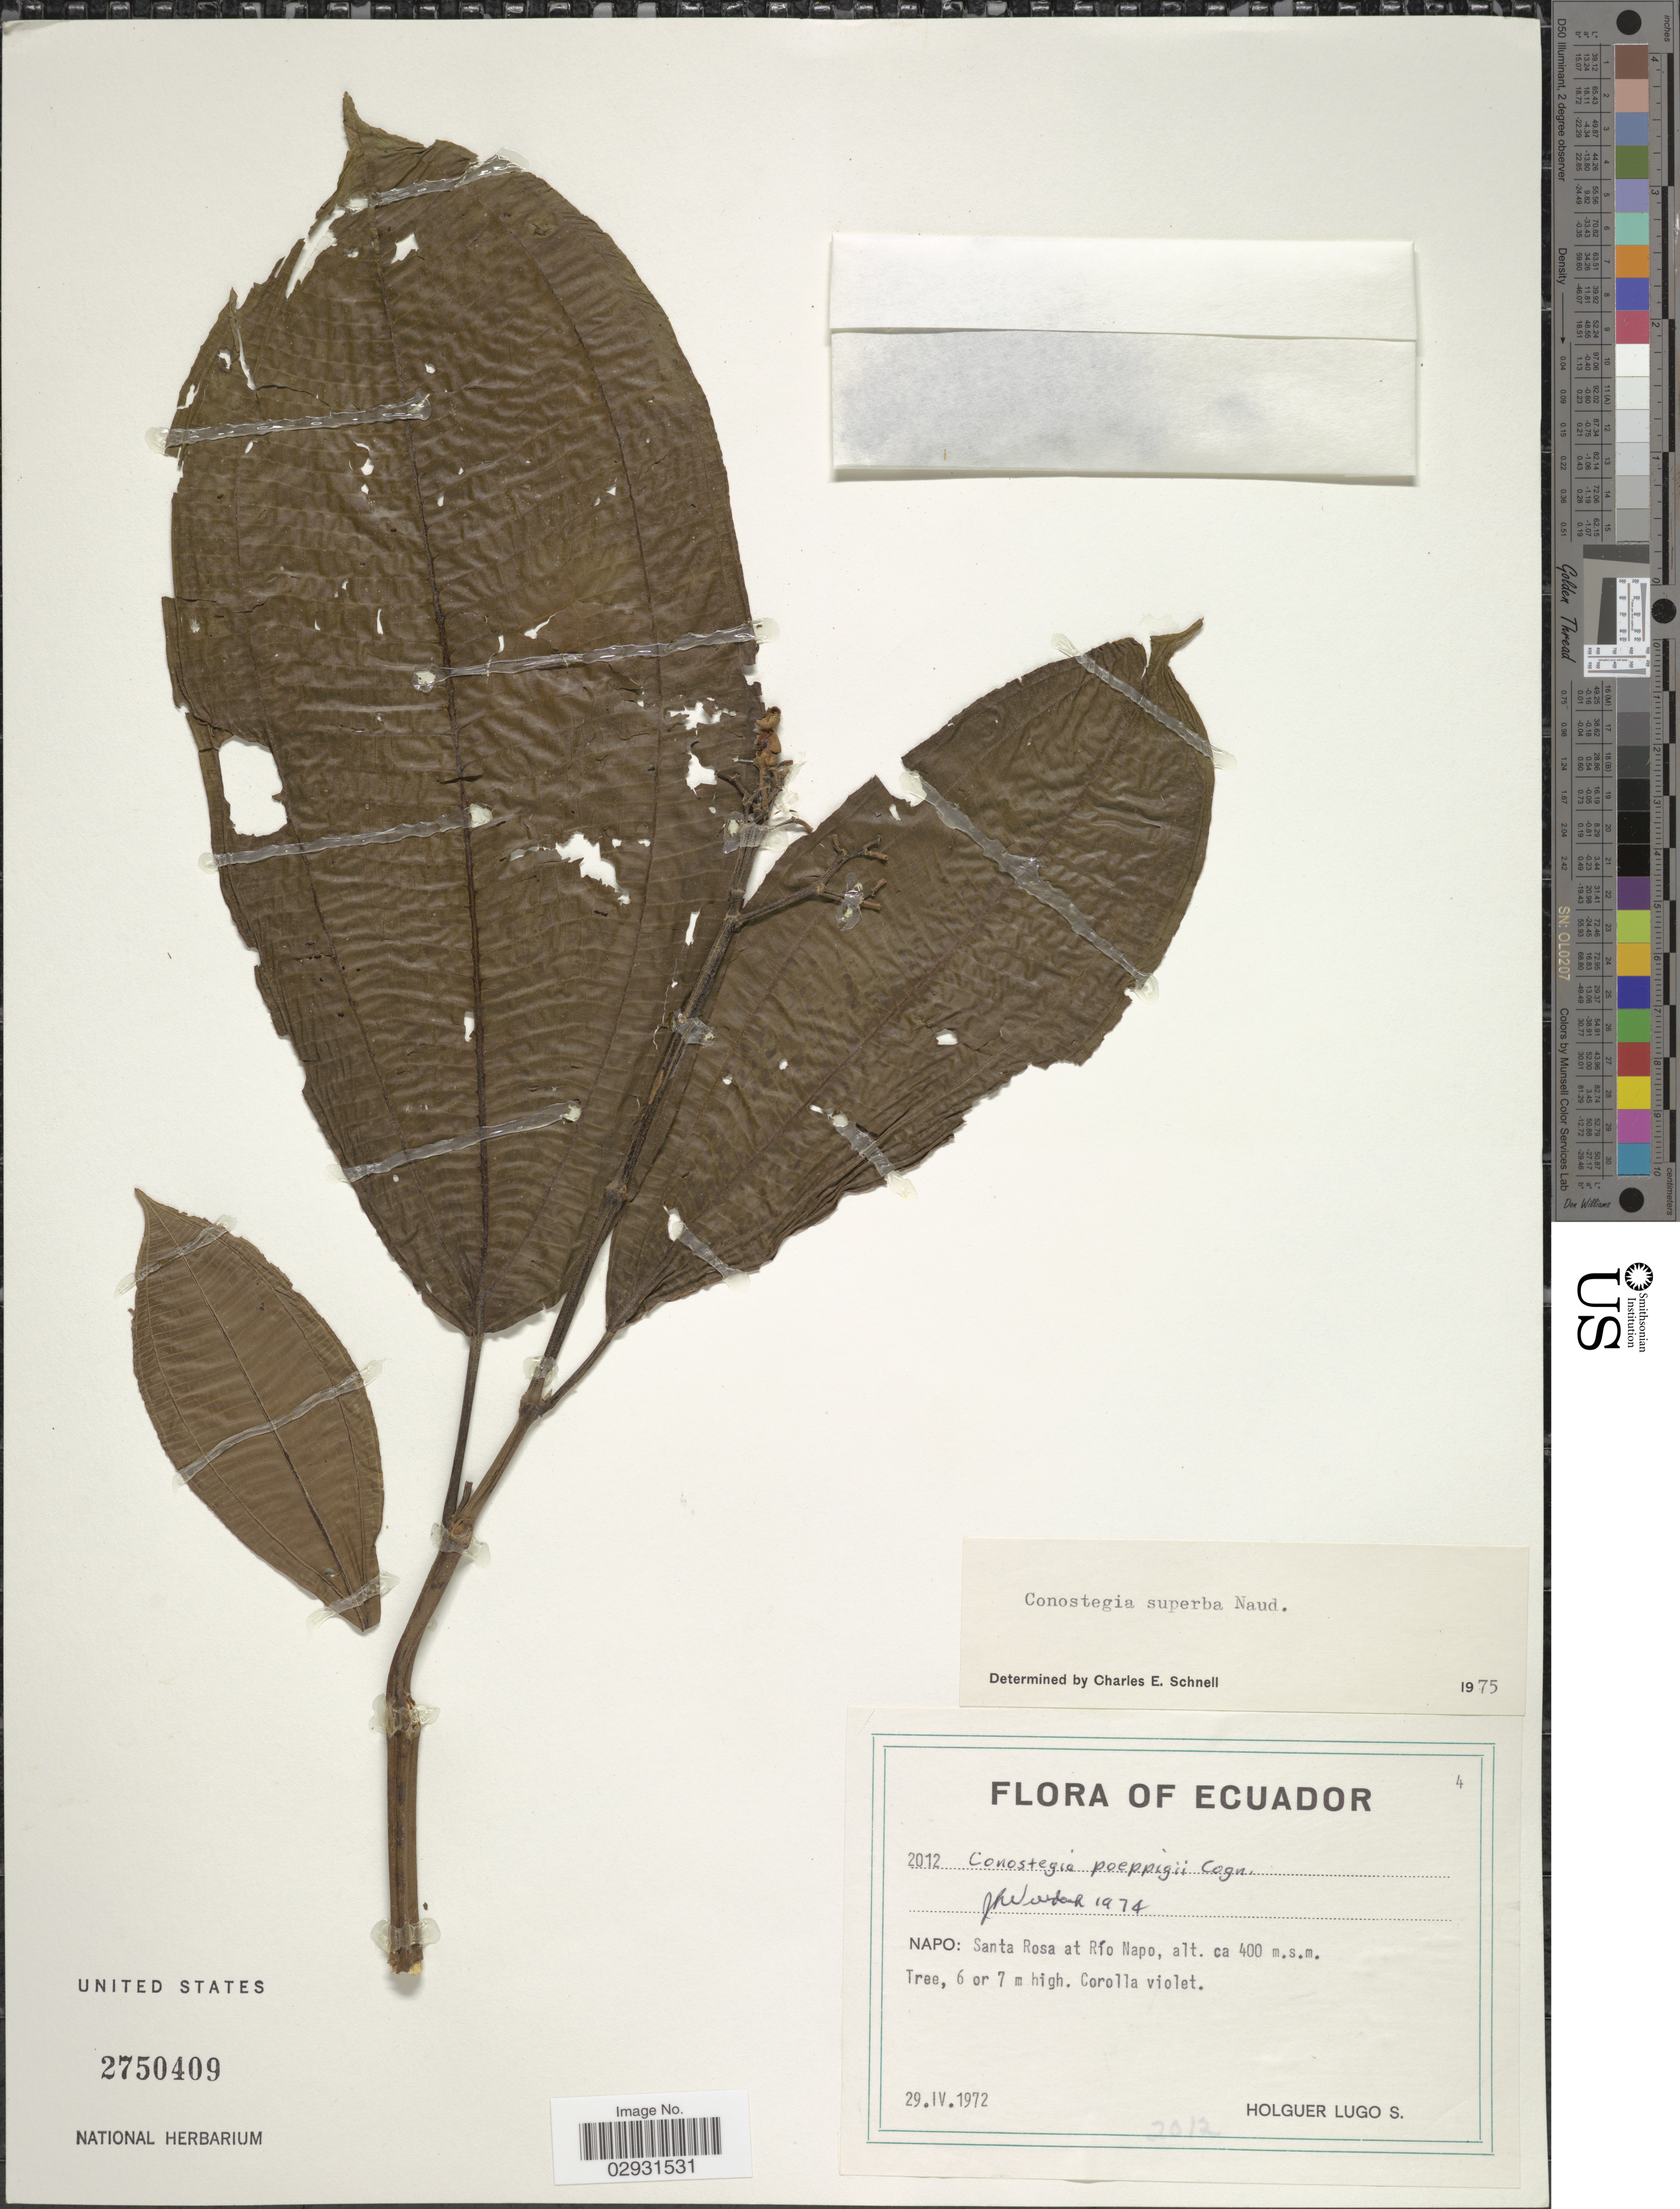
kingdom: Plantae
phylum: Tracheophyta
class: Magnoliopsida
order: Myrtales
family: Melastomataceae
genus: Conostegia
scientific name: Conostegia superba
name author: Naudin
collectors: H. Lugo S.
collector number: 2012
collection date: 1972-04-29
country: Ecuador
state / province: Napo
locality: Santa Rosa at Río Napo.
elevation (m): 400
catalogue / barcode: US 2750409